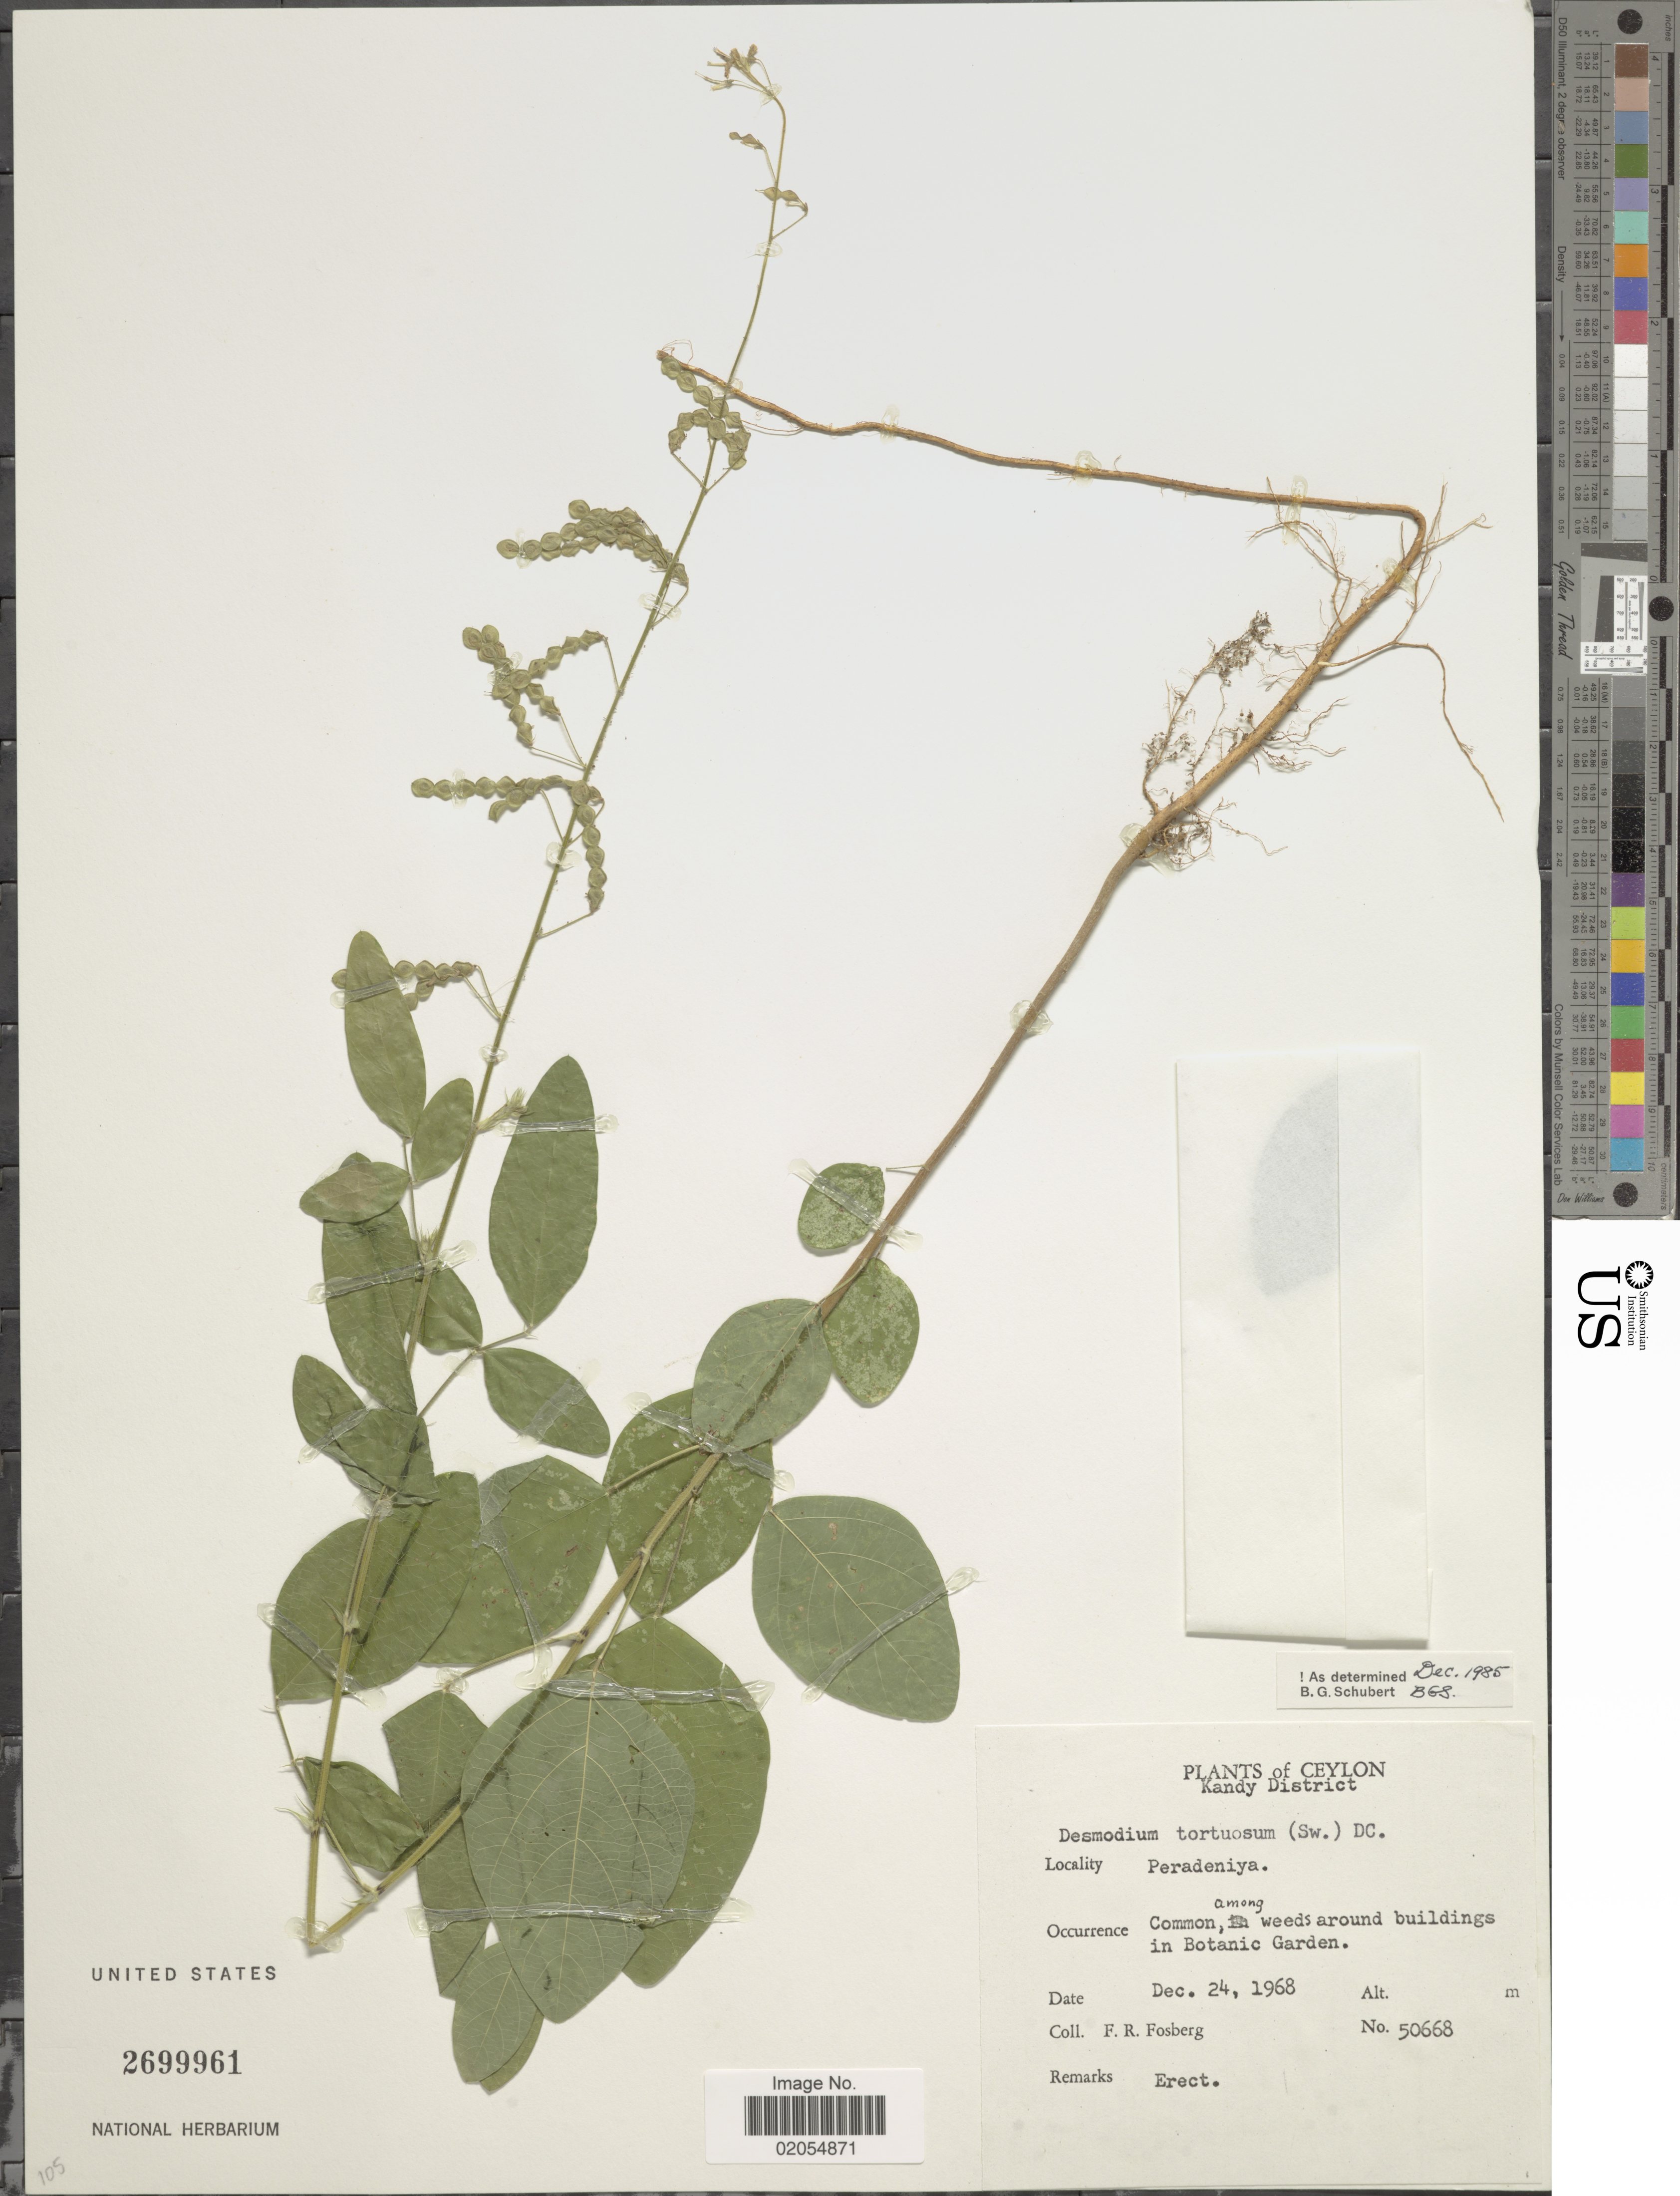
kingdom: Plantae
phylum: Tracheophyta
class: Magnoliopsida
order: Fabales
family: Fabaceae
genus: Desmodium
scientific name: Desmodium tortuosum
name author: (Sw.) DC.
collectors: F. R. Fosberg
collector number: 50668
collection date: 1968-12-24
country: Sri Lanka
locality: Ceylon, Kandy District, Peradeniya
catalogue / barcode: US 2699961